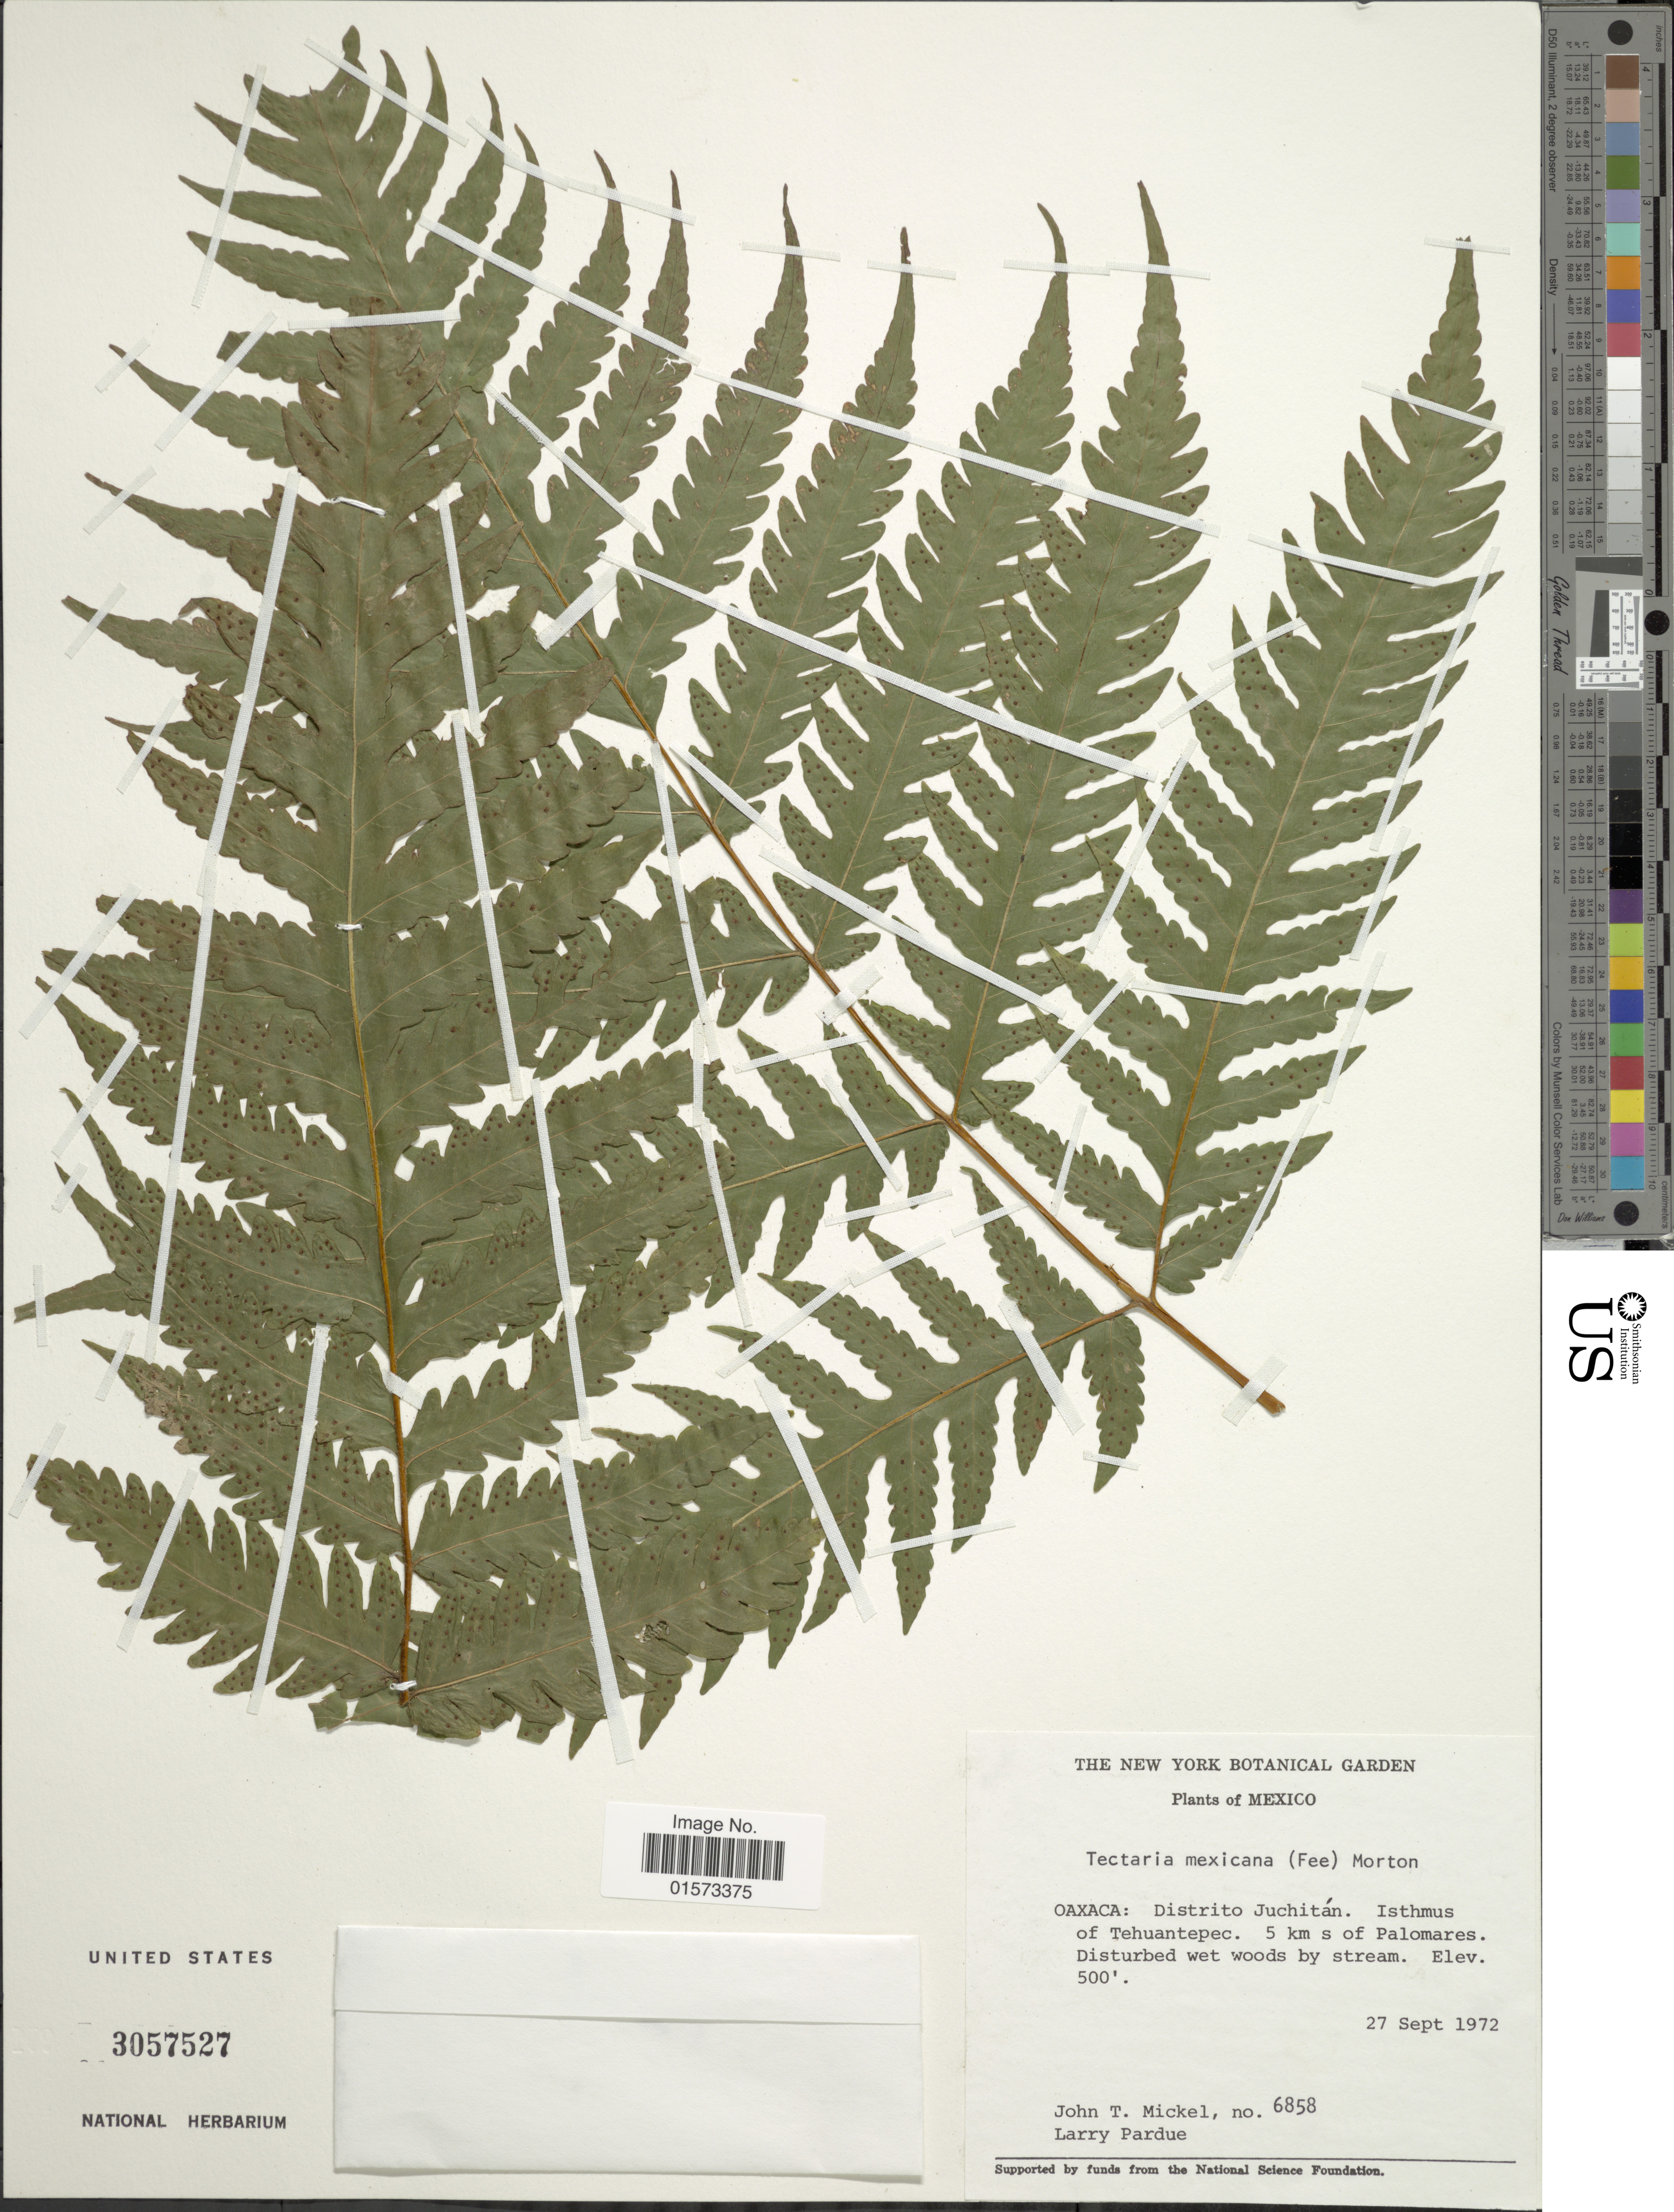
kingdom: Plantae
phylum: Tracheophyta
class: Polypodiopsida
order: Polypodiales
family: Tectariaceae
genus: Tectaria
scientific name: Tectaria mexicana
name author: (Fée) C.V. Morton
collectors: J. T. Mickel & L. Pardue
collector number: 6858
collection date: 1972-09-27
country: Mexico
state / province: Oaxaca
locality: Distrito Juchitan. Isthmus of Tehuantepec. 5 km s of Palomares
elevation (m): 152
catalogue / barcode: US 3057527